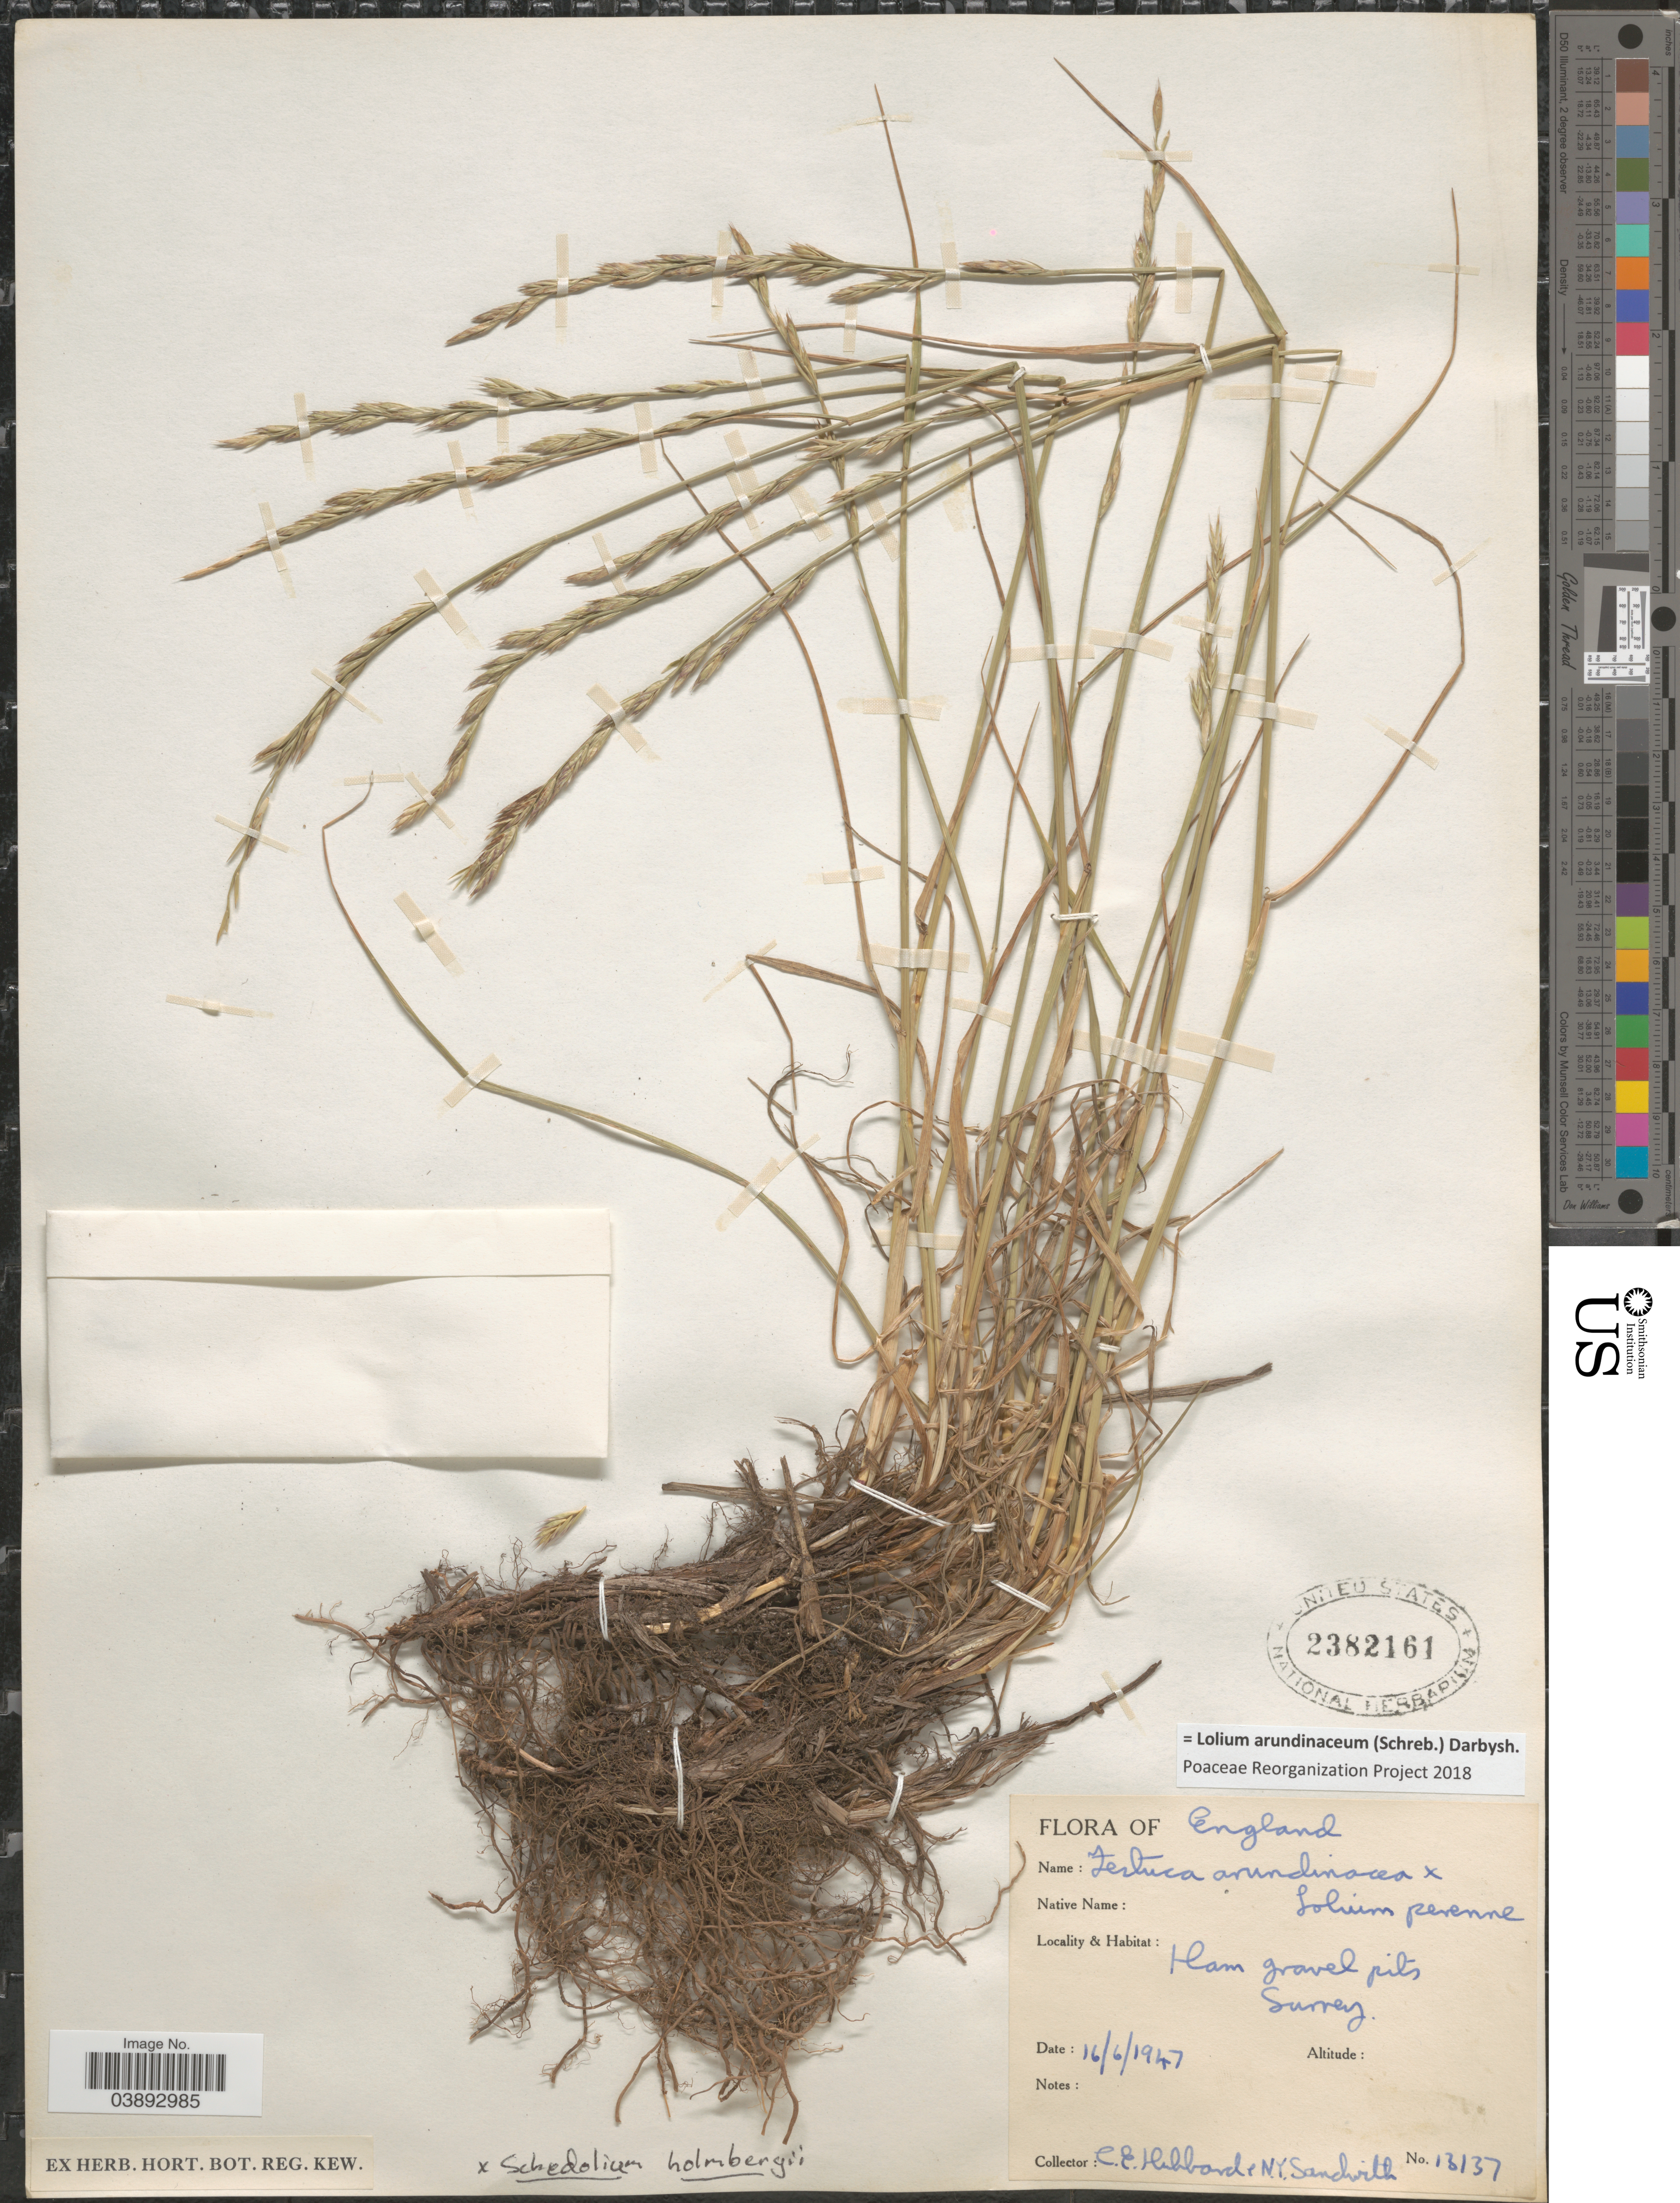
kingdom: Plantae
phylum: Tracheophyta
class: Liliopsida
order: Poales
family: Poaceae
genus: Lolium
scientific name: Lolium arundinaceum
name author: (Schreb.) Darbysh.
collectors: C. E. Hubbard & N. Y. Sandwith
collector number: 13137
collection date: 1947-06-16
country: United Kingdom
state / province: England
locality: Ham gravel pits Surrey.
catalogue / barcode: US 2382161